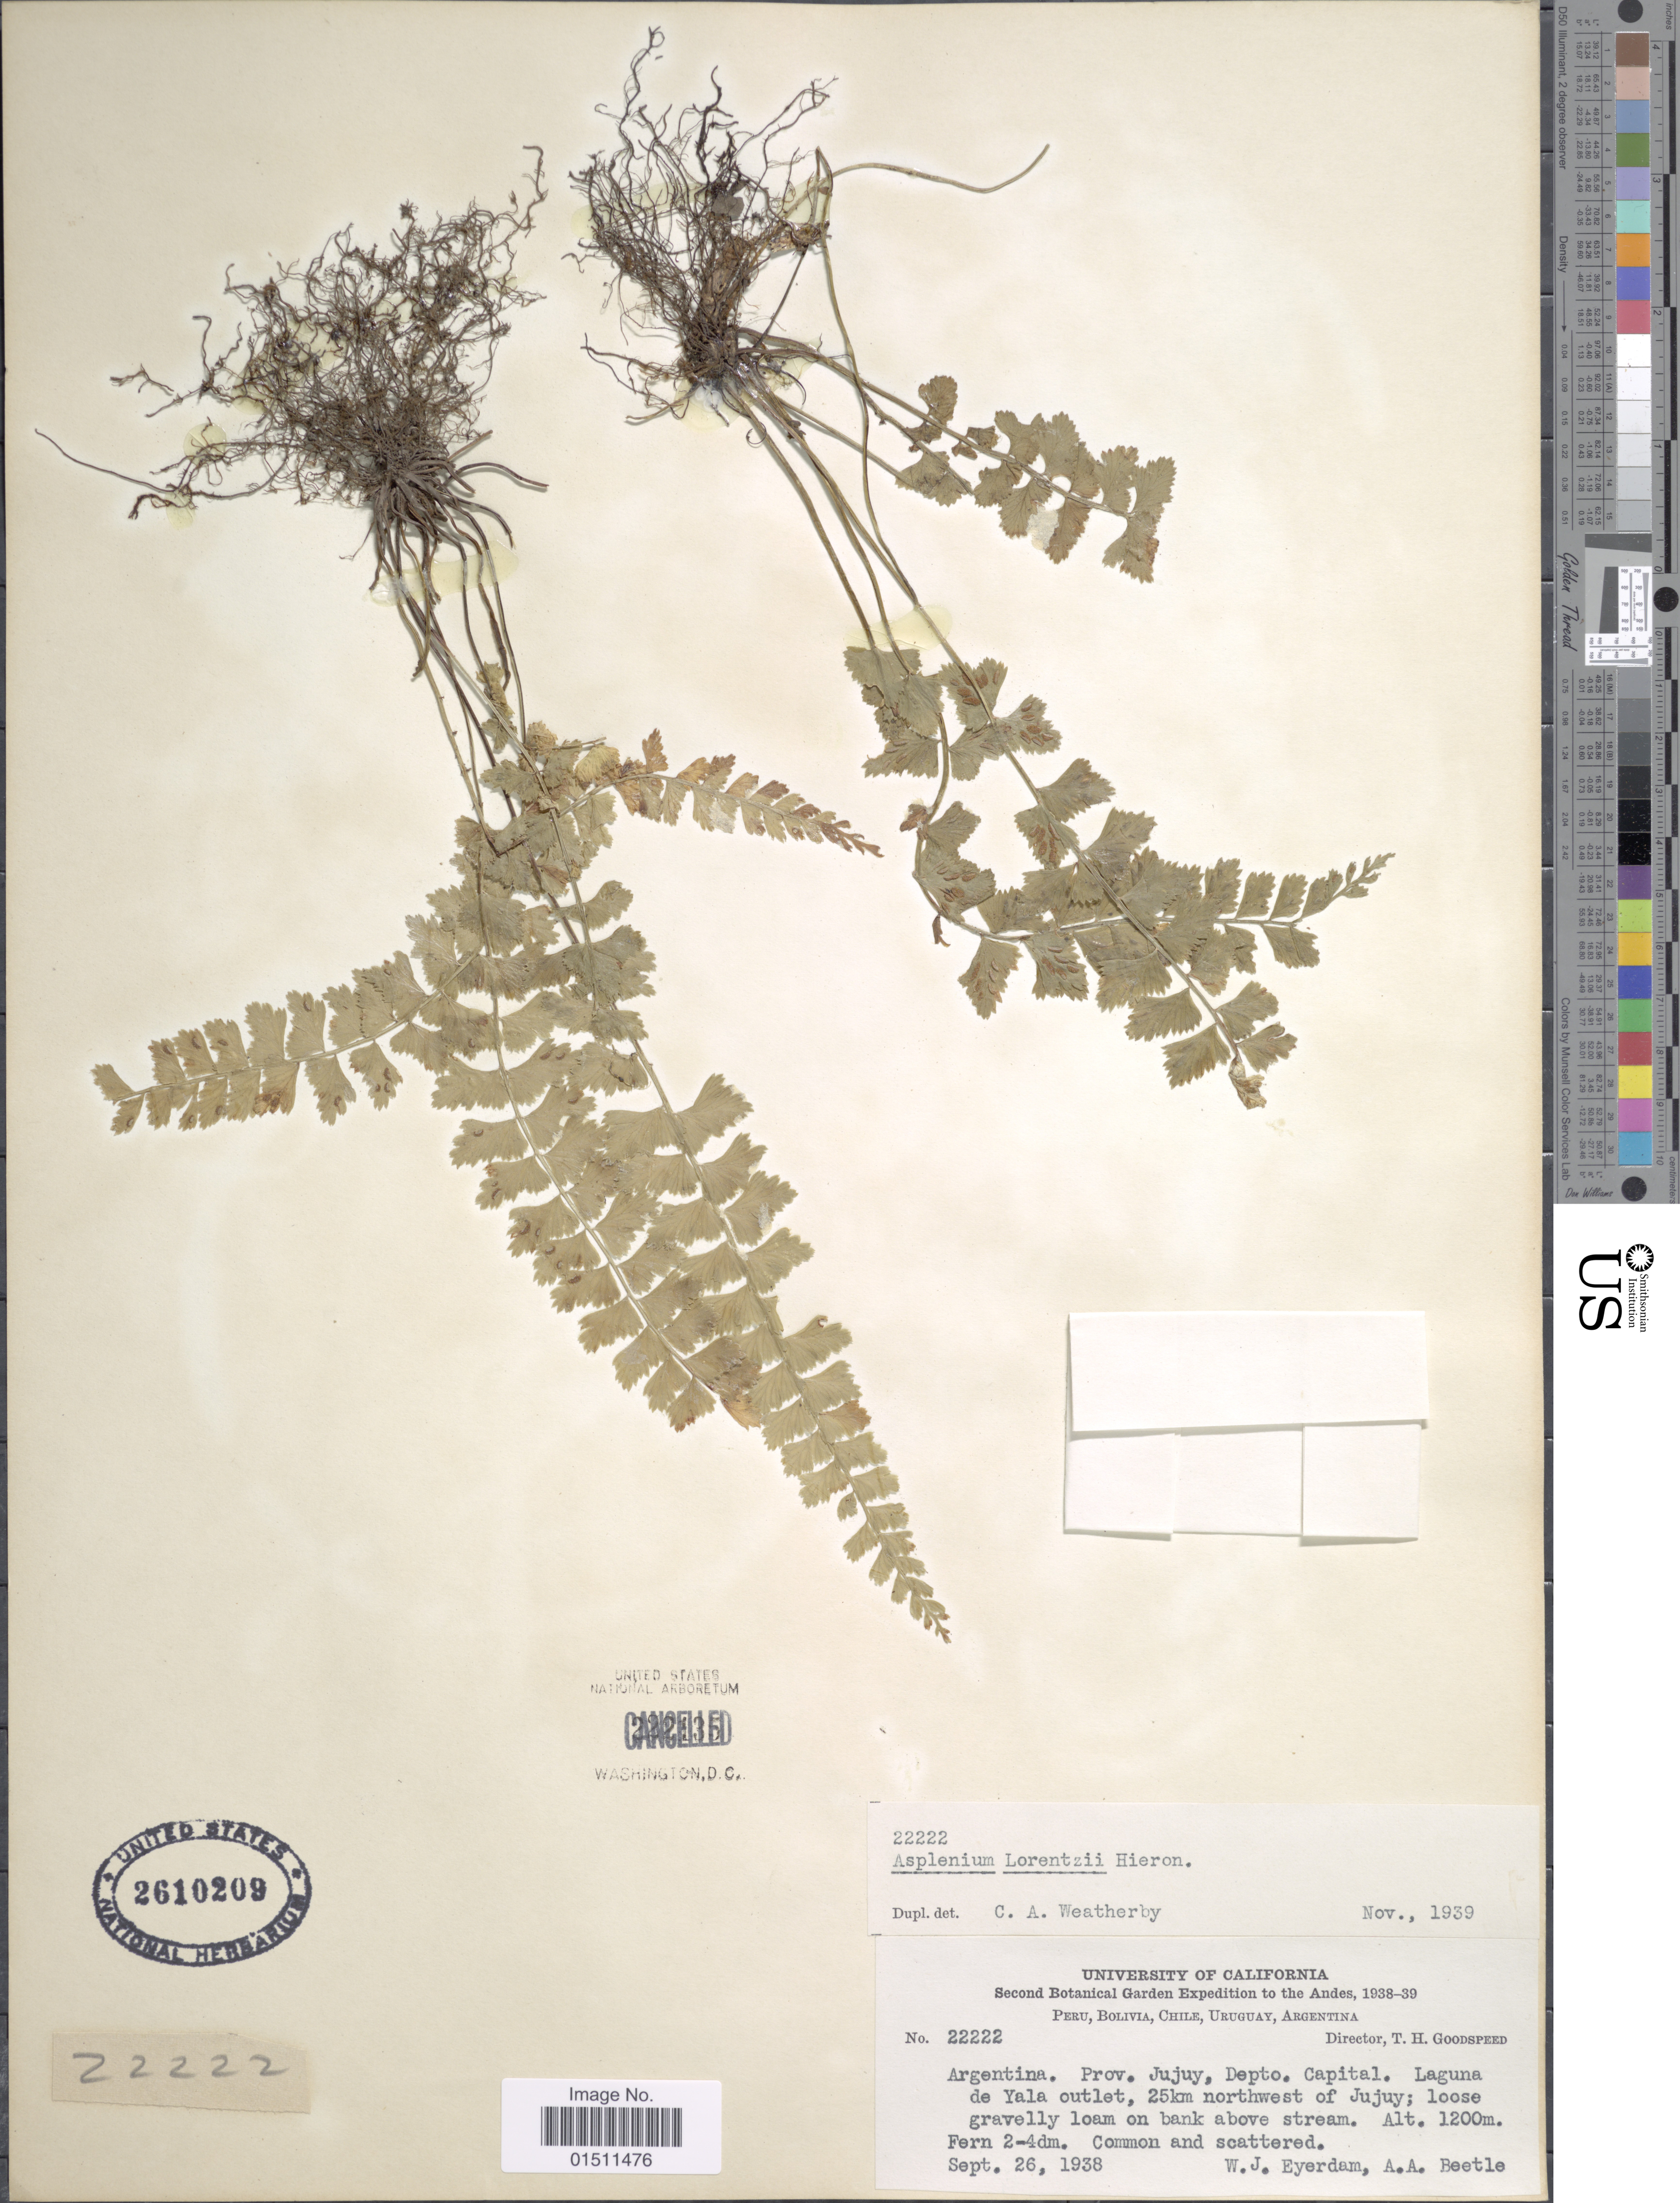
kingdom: Plantae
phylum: Tracheophyta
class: Polypodiopsida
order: Polypodiales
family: Aspleniaceae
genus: Asplenium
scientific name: Asplenium lorentzii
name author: Hieron.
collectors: W. J. Eyerdam & A. A. Beetle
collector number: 22222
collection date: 1938-09-26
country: Argentina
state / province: Jujuy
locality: Andes, Prov. Jujuy, Depto. Capital, Laguna de Yala outlet, 25 km northwest of Jujuy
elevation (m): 1200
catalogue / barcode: US 2610209